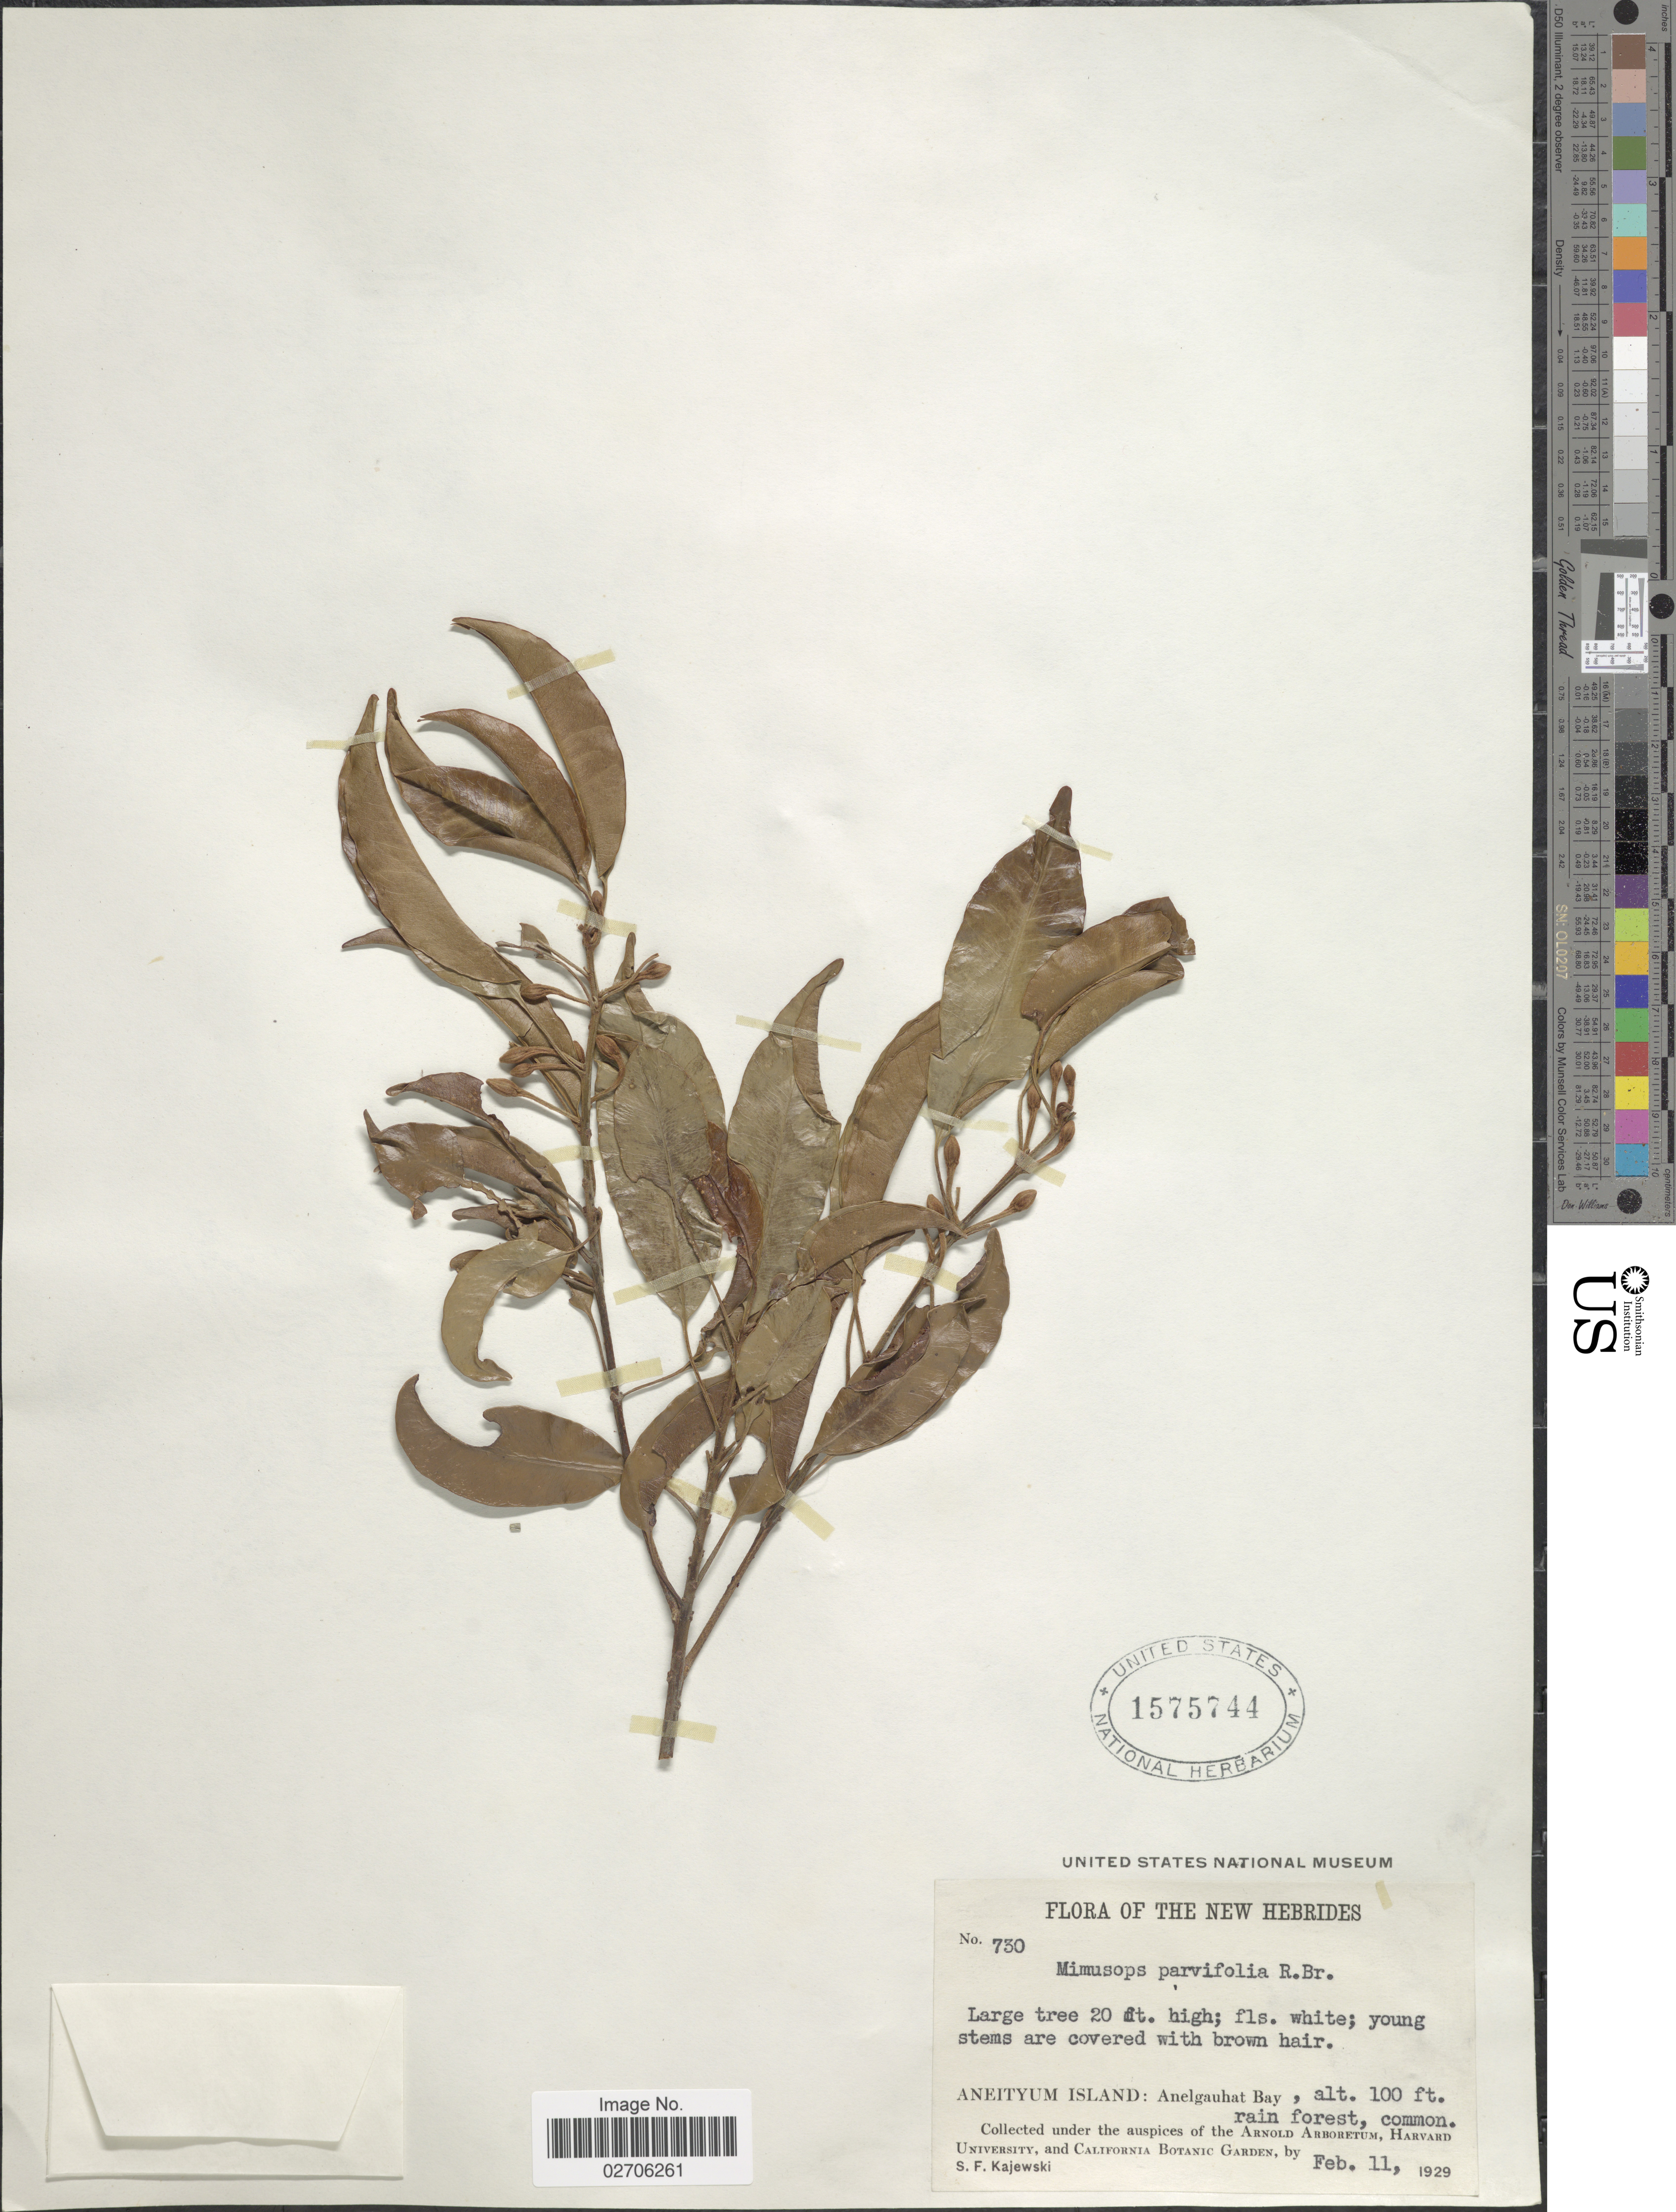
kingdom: Plantae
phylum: Tracheophyta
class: Magnoliopsida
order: Ericales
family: Sapotaceae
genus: Mimusops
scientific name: Mimusops elengi var. parvifolia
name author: (R. Br.) H.J. Lam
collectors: S. Kajewski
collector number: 730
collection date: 1929-02-11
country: Vanuatu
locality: New Hebrides. Aneityum Island: Anelgauhat Bay.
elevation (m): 30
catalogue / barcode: US 1575744